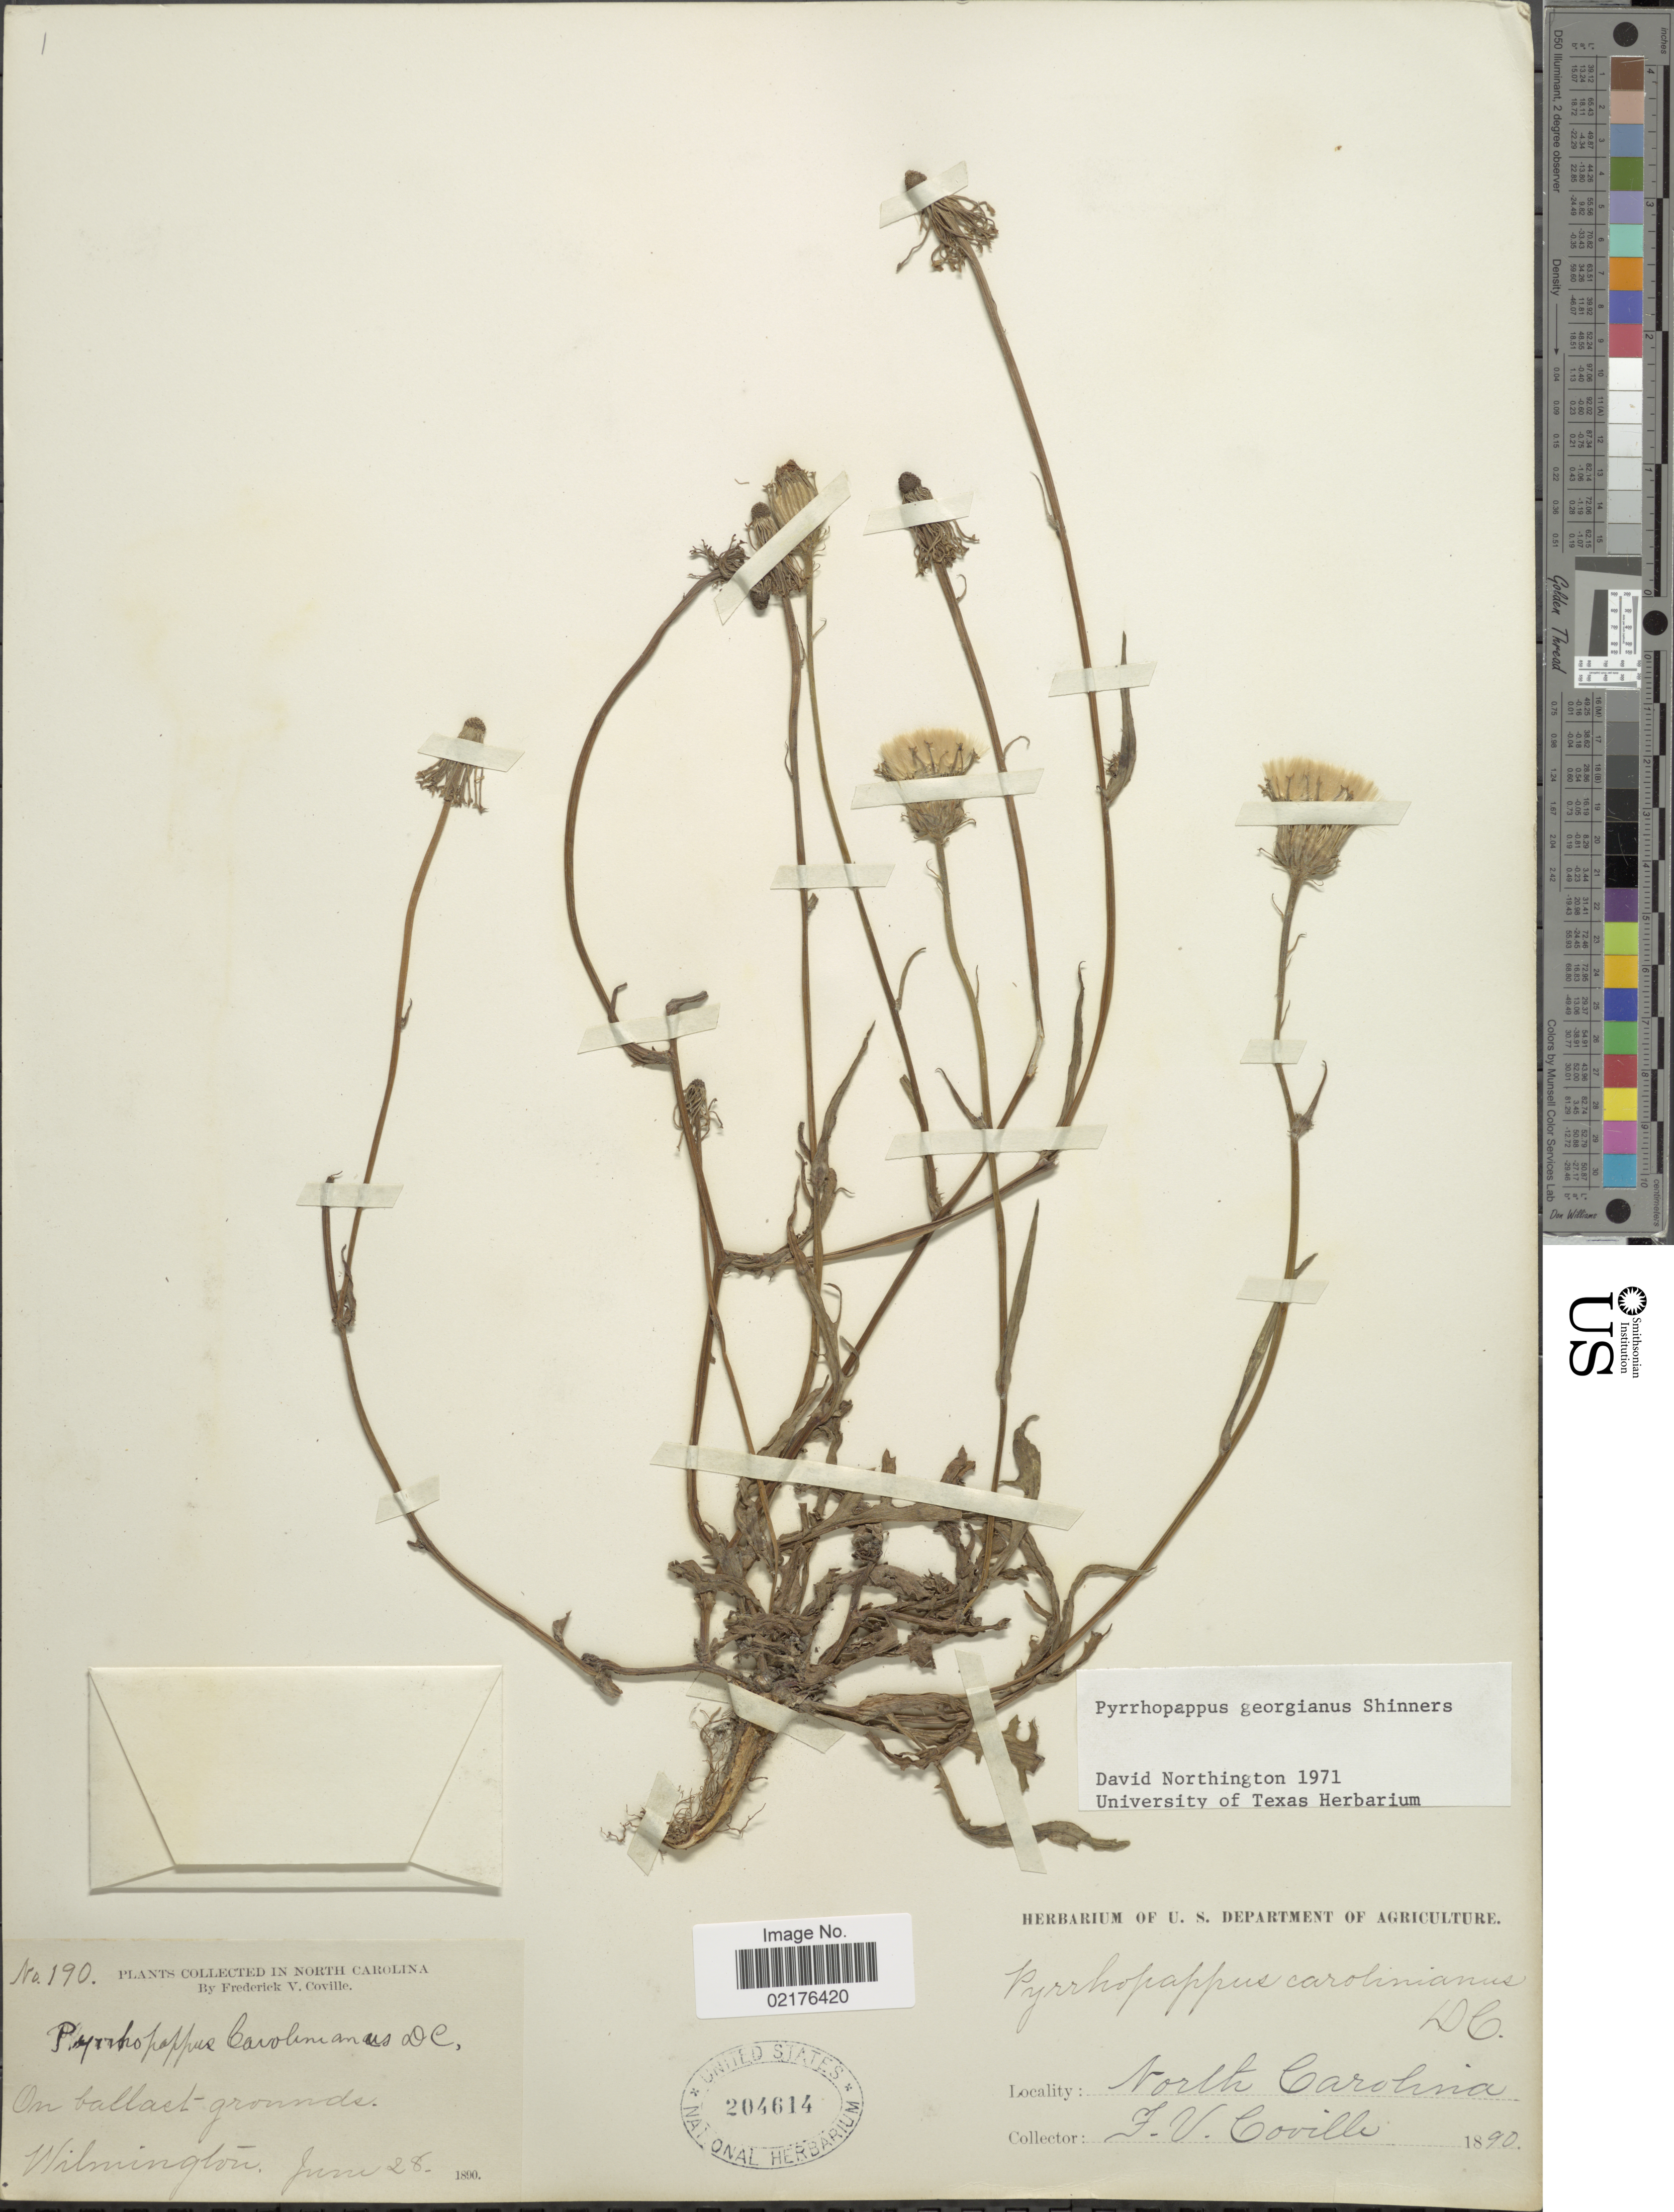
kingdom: Plantae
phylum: Tracheophyta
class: Magnoliopsida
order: Asterales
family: Asteraceae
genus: Pyrrhopappus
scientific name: Pyrrhopappus carolinianus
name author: (Walter) DC.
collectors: F. V. Coville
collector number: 190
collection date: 1890-06-28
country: United States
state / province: North Carolina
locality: In North Carolina, Wilmington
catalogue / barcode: US 204614